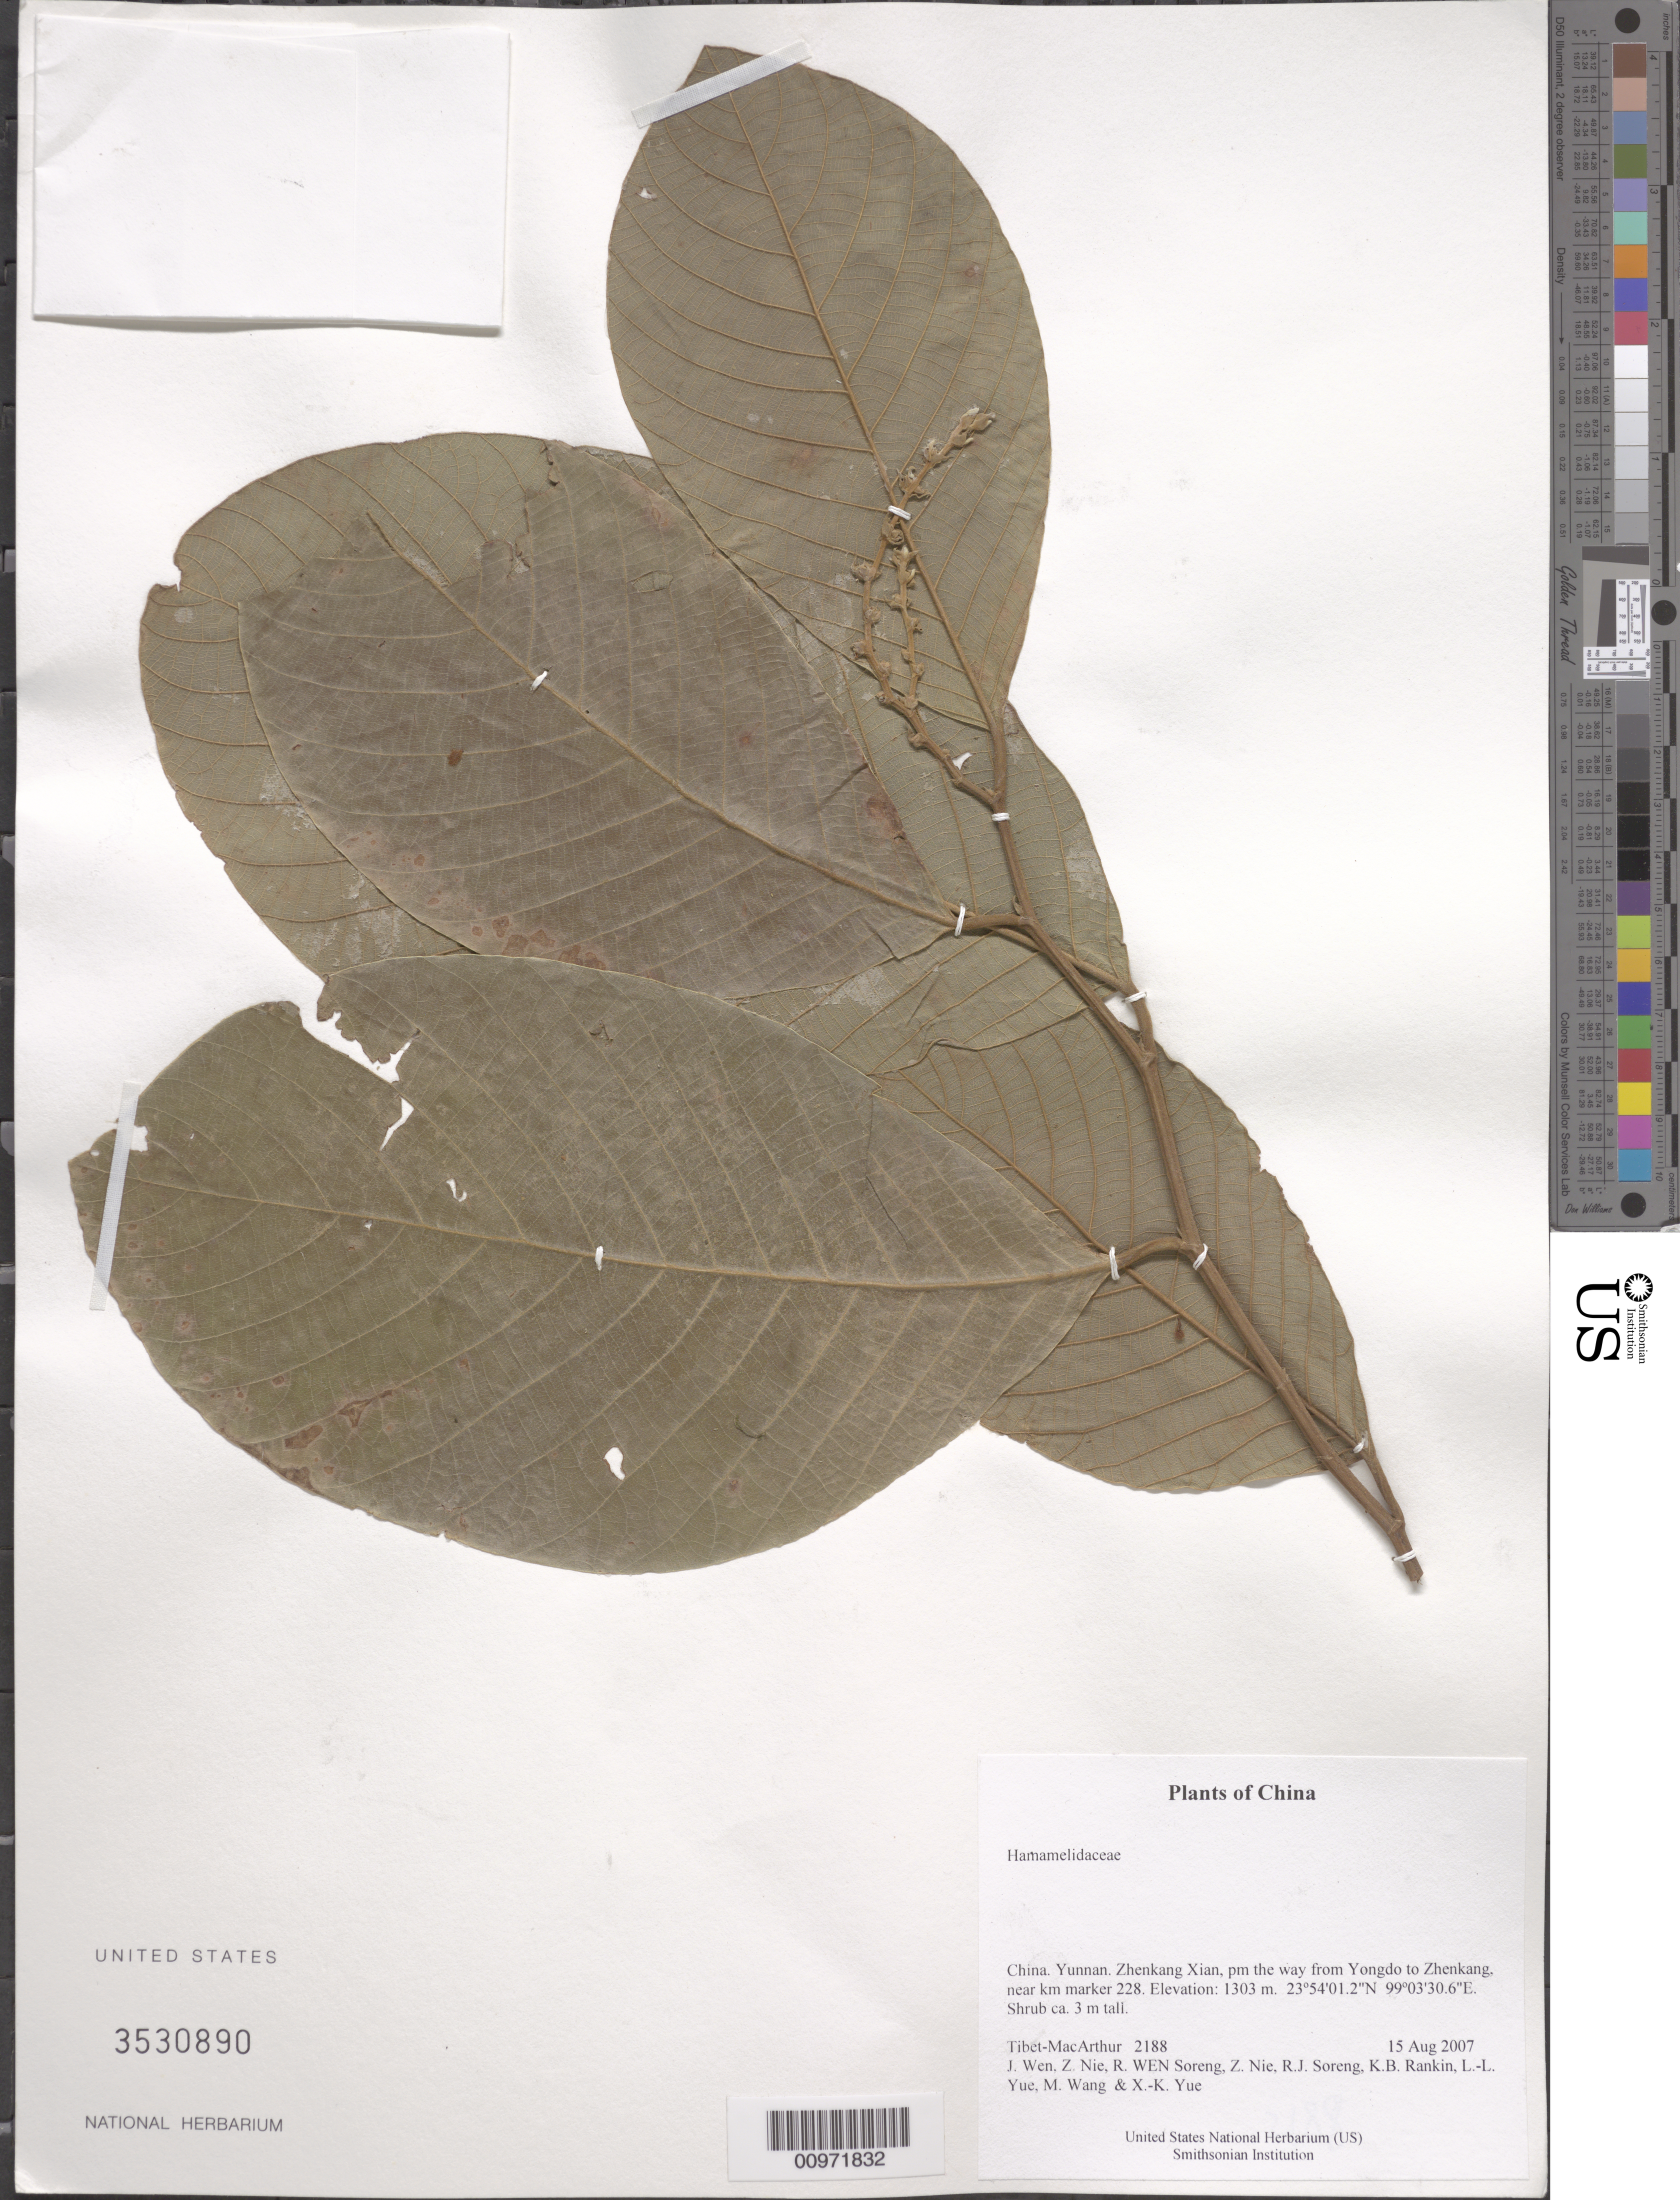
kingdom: Plantae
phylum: Tracheophyta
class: Magnoliopsida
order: Saxifragales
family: Hamamelidaceae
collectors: Tibet-MacArthur, J. Wen, Z. Nie, R. J. Soreng, K. Rankin, L. Yue, M. Wang & X. Yue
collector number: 2188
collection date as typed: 15 Aug 2007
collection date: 2007-08-15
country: China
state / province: Yunnan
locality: Zhenkang Xian, pm the way from Yongdo to Zhenkang, near km marker 228.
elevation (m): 1303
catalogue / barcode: US 3530890